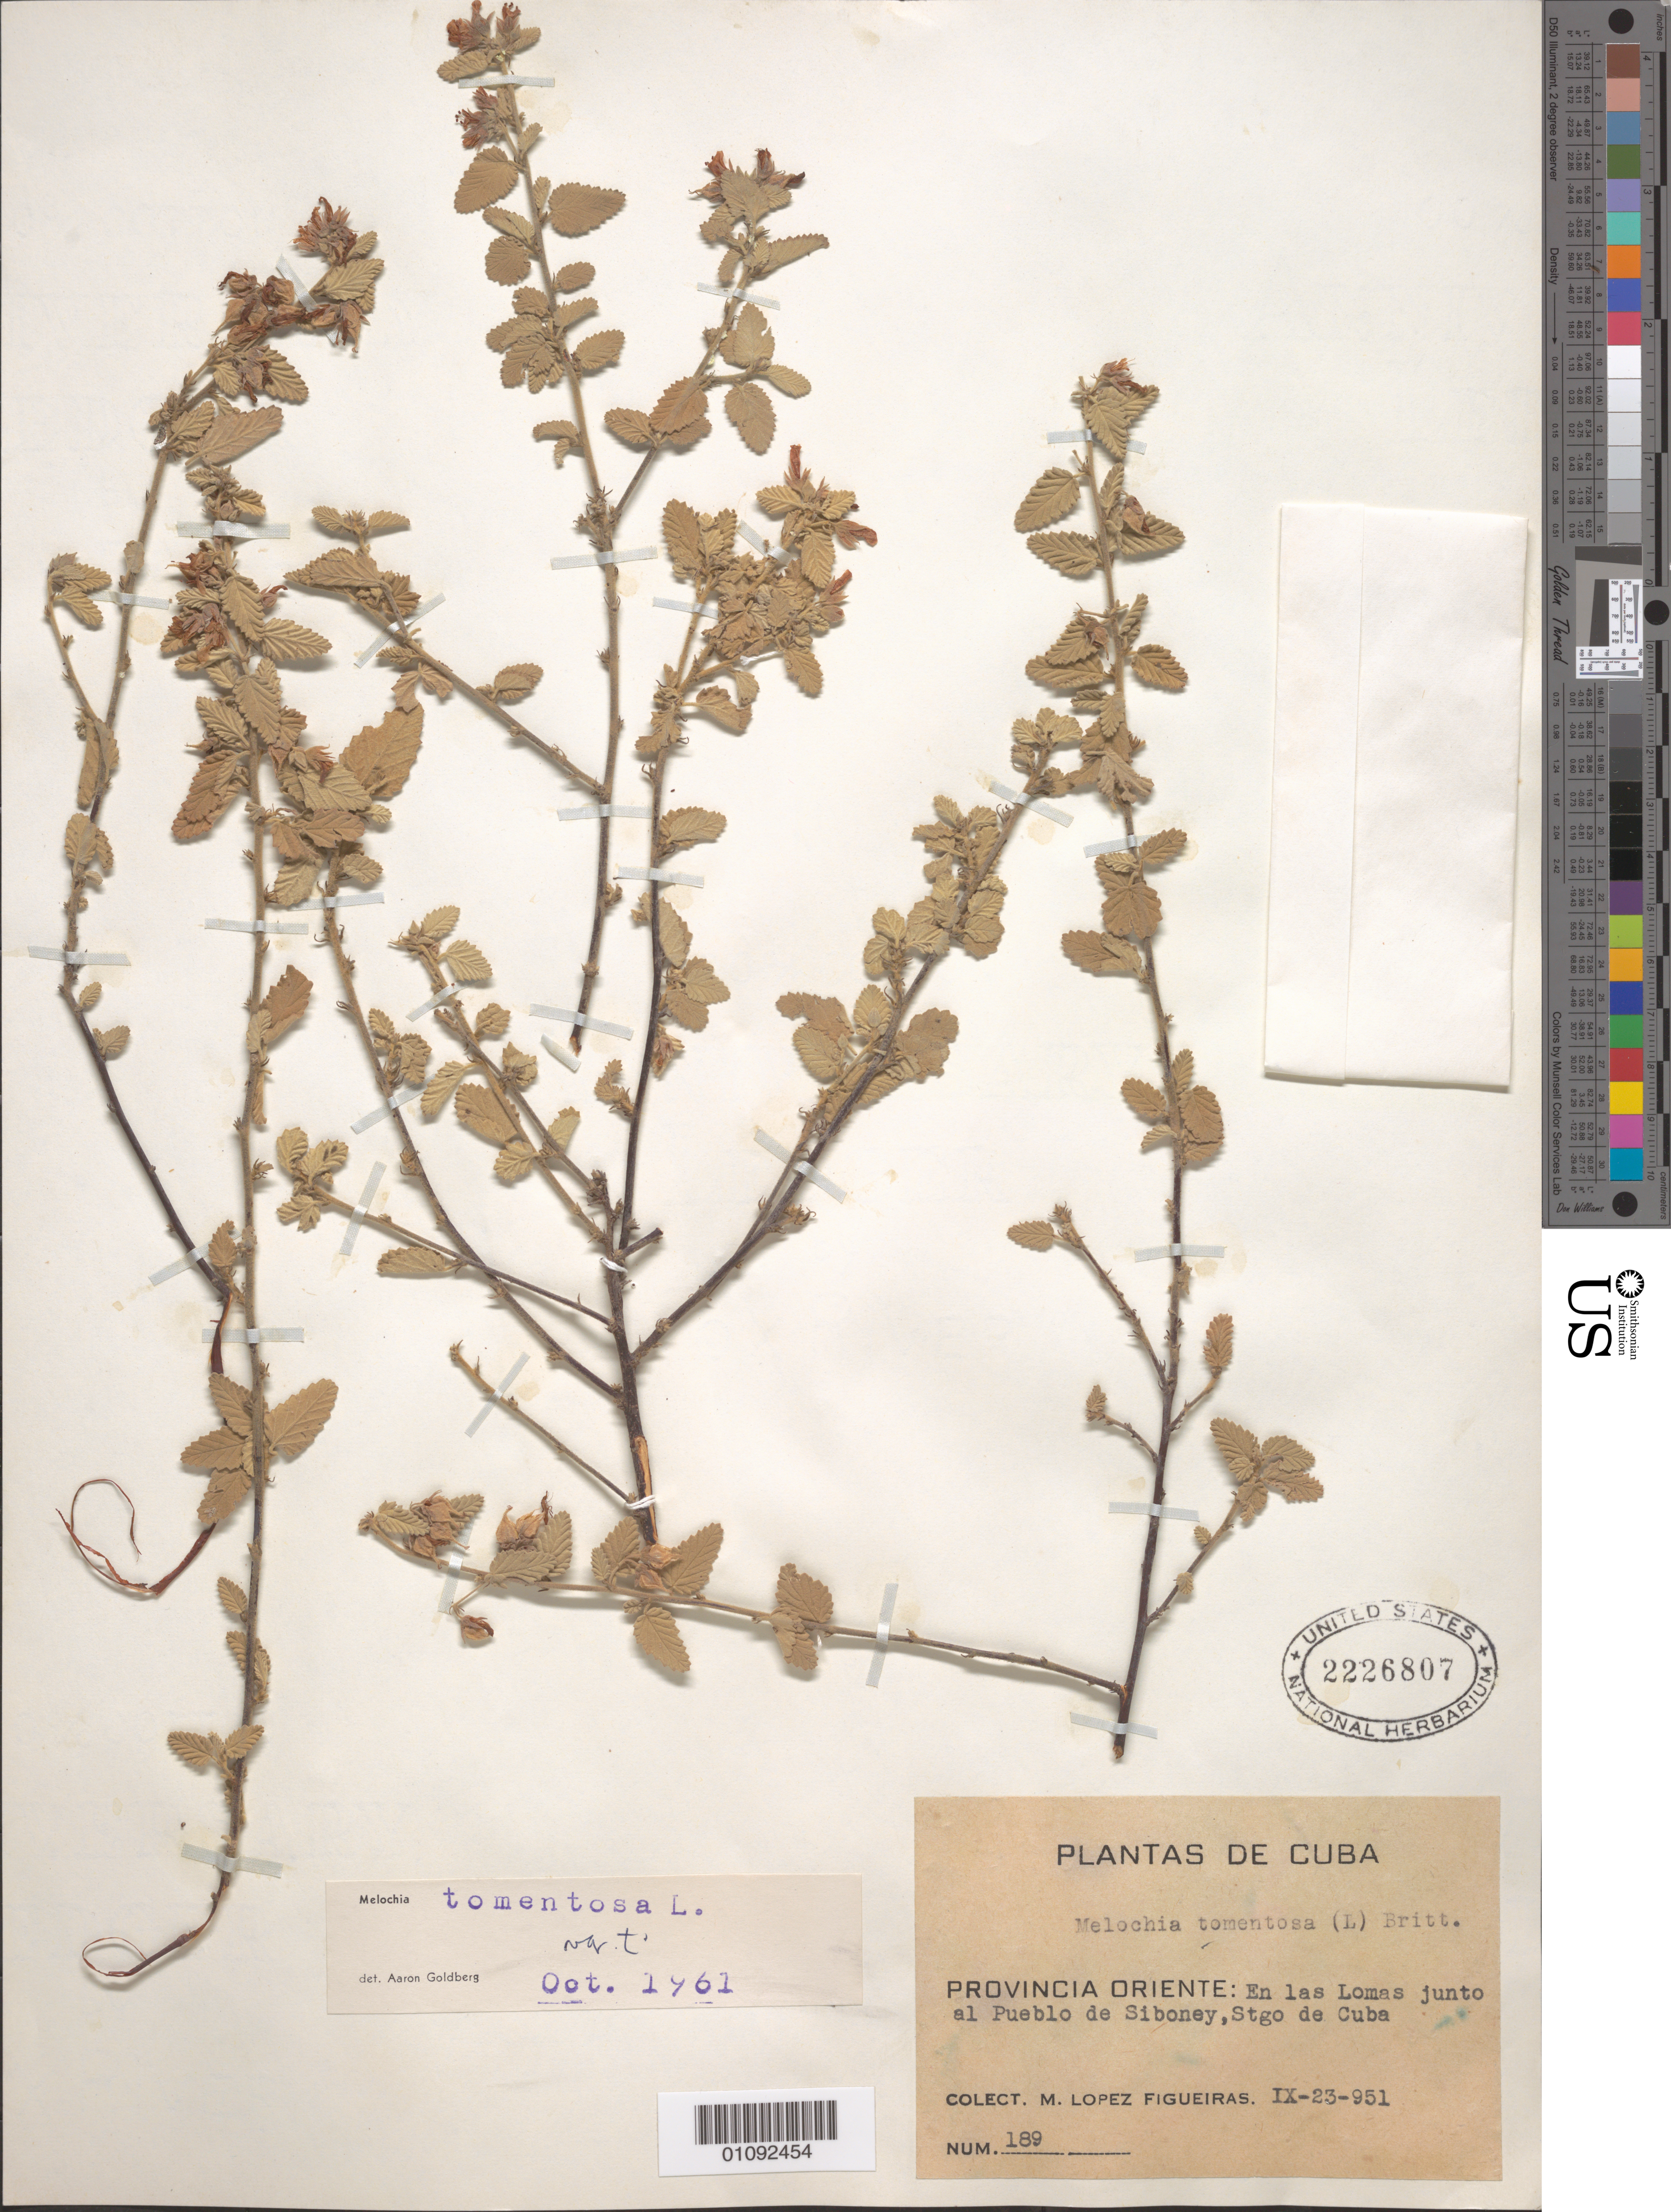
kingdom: Plantae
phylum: Tracheophyta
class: Magnoliopsida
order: Malvales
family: Malvaceae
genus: Melochia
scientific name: Melochia tomentosa var. tomentosa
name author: L.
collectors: M. López Figueiras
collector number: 189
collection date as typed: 23 Sep 1951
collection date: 1951-09-23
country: Cuba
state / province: Santiago de Cuba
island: Cuba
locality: En Las Lomas junto al Pueblo de Siboney, Stgo de Cuba, Provincia Oriente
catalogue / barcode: US 2226807